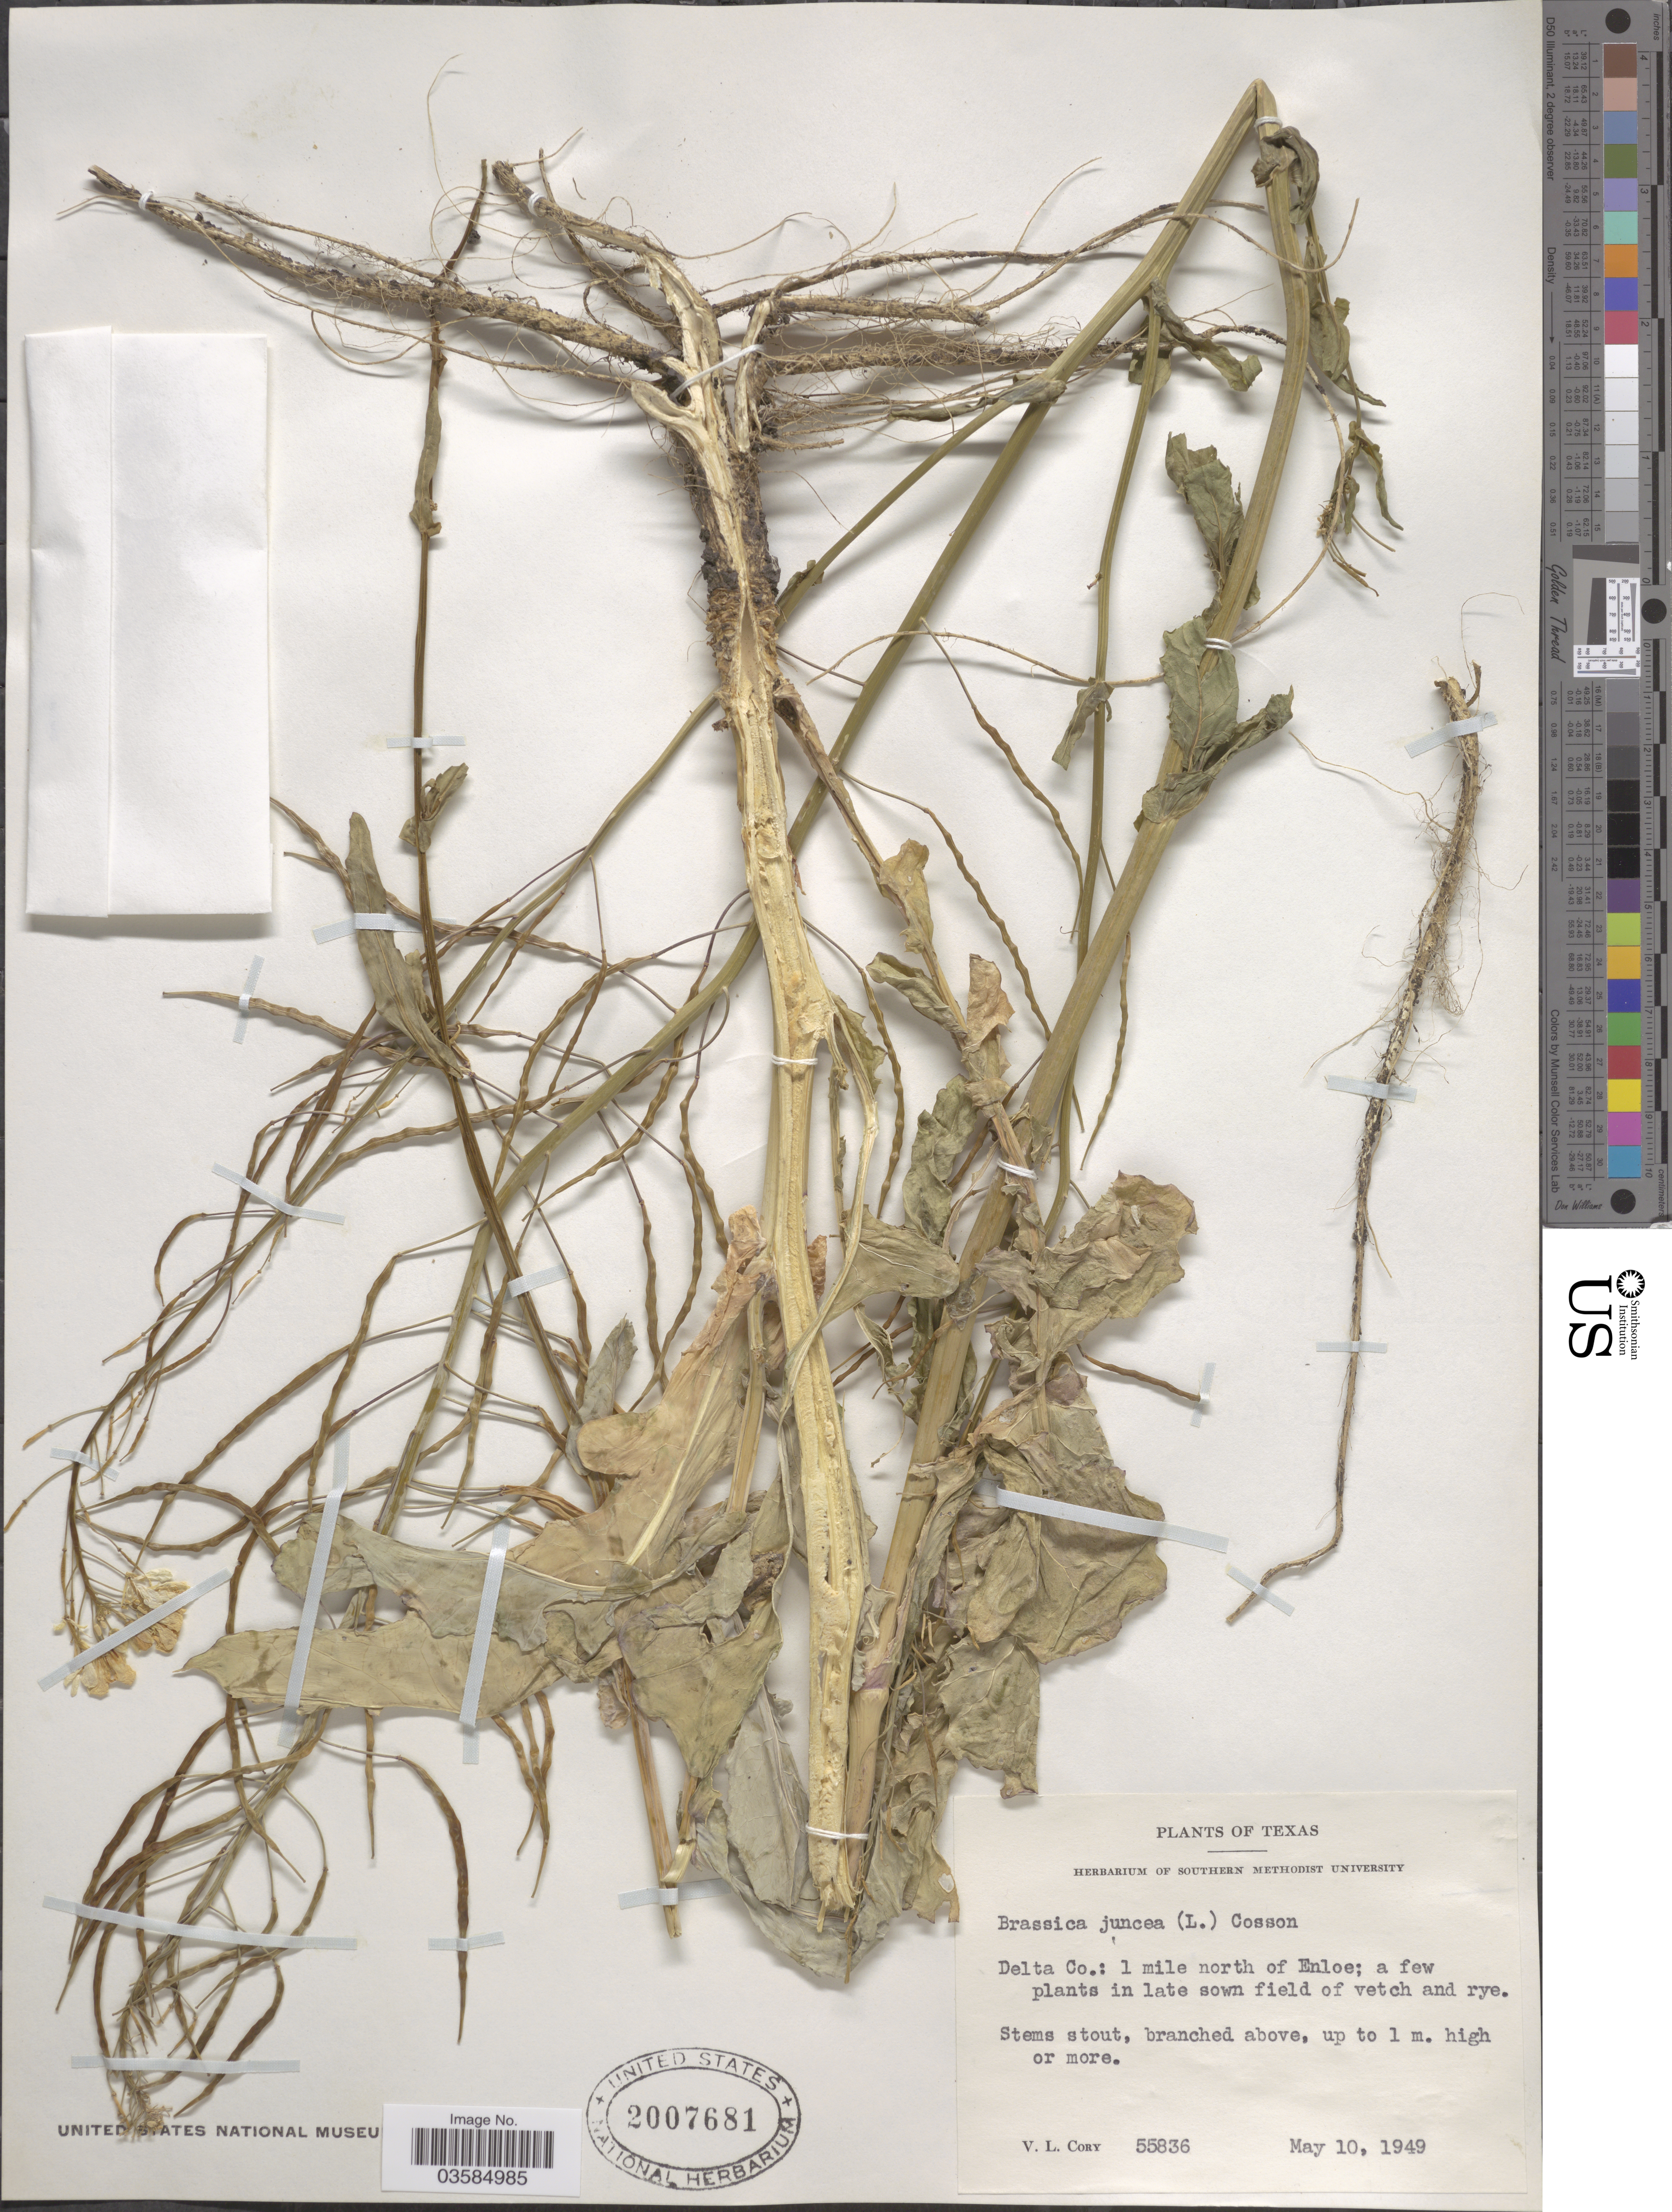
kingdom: Plantae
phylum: Tracheophyta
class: Magnoliopsida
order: Brassicales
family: Brassicaceae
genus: Brassica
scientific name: Brassica juncea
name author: (L.) Czern.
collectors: V. Cory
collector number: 55836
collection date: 1949-05-10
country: United States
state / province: Texas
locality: Delta Co.: 1 mile north of Enloe.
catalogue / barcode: US 2007681